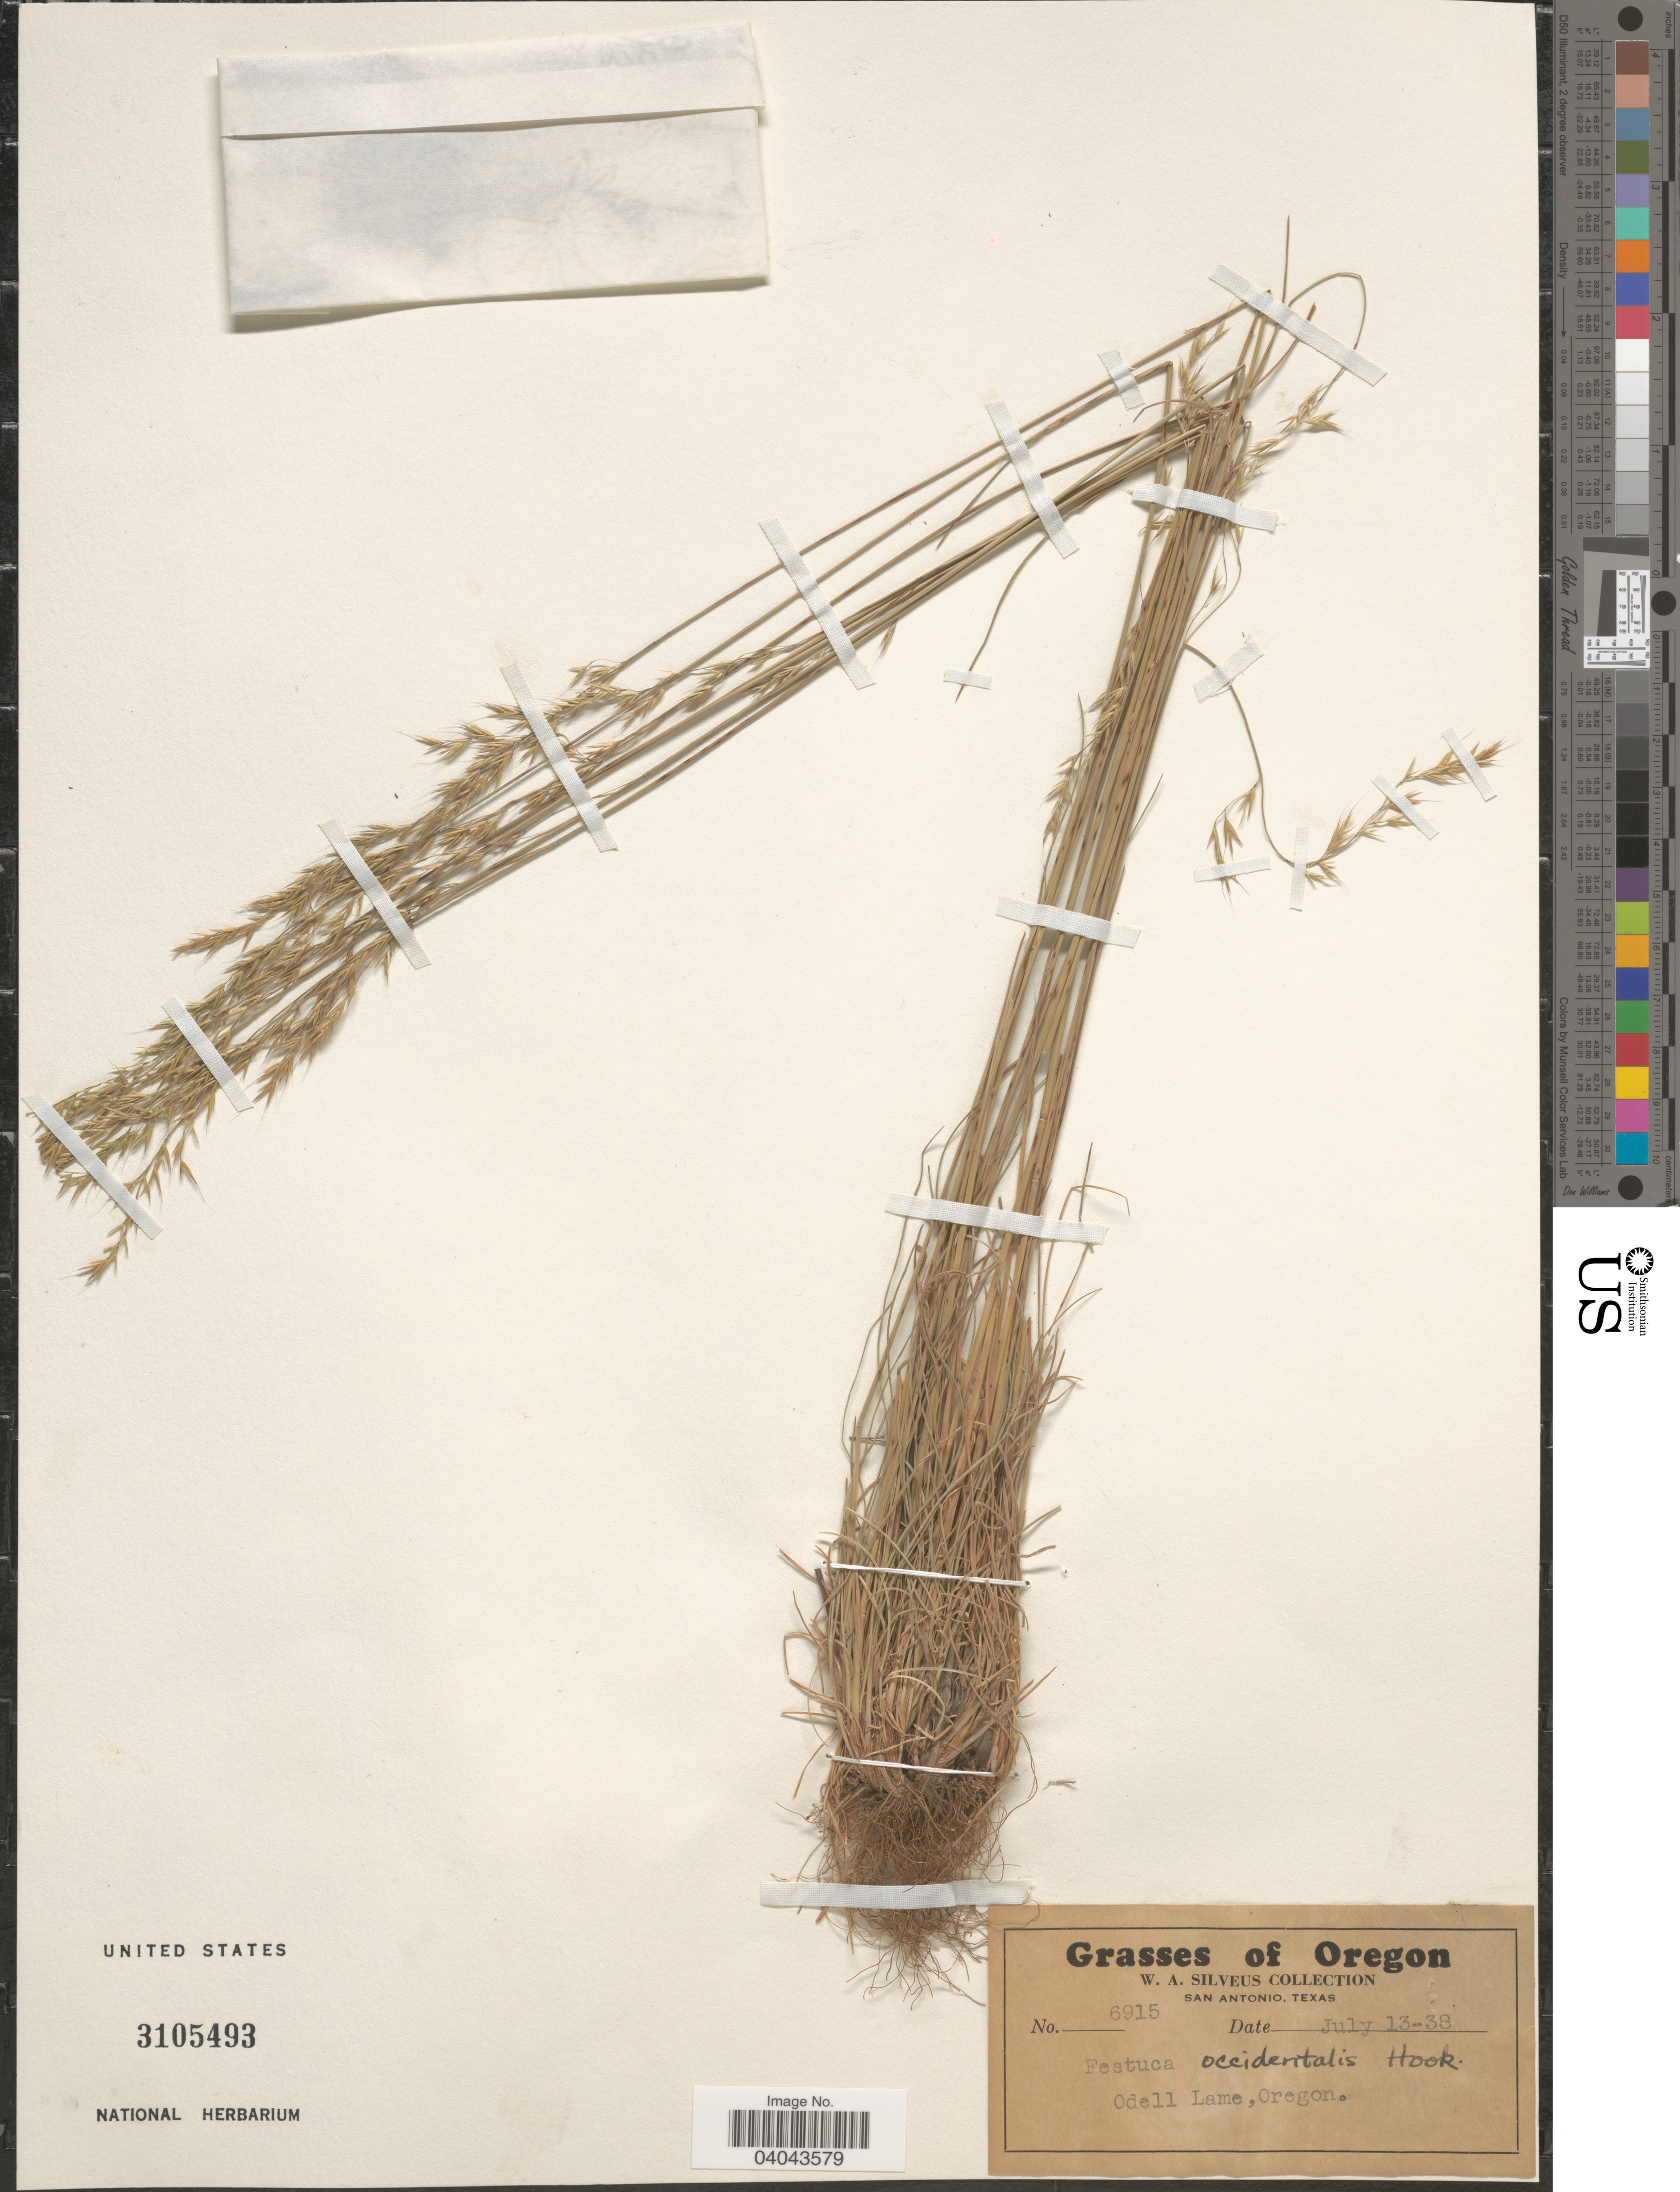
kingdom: Plantae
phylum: Tracheophyta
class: Liliopsida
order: Poales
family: Poaceae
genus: Festuca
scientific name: Festuca occidentalis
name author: Hook.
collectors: W. Silveus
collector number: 6915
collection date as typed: Transcribed d/m/y: 13/7/38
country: United States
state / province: Oregon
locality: Odell Lame.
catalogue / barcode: US 3105493